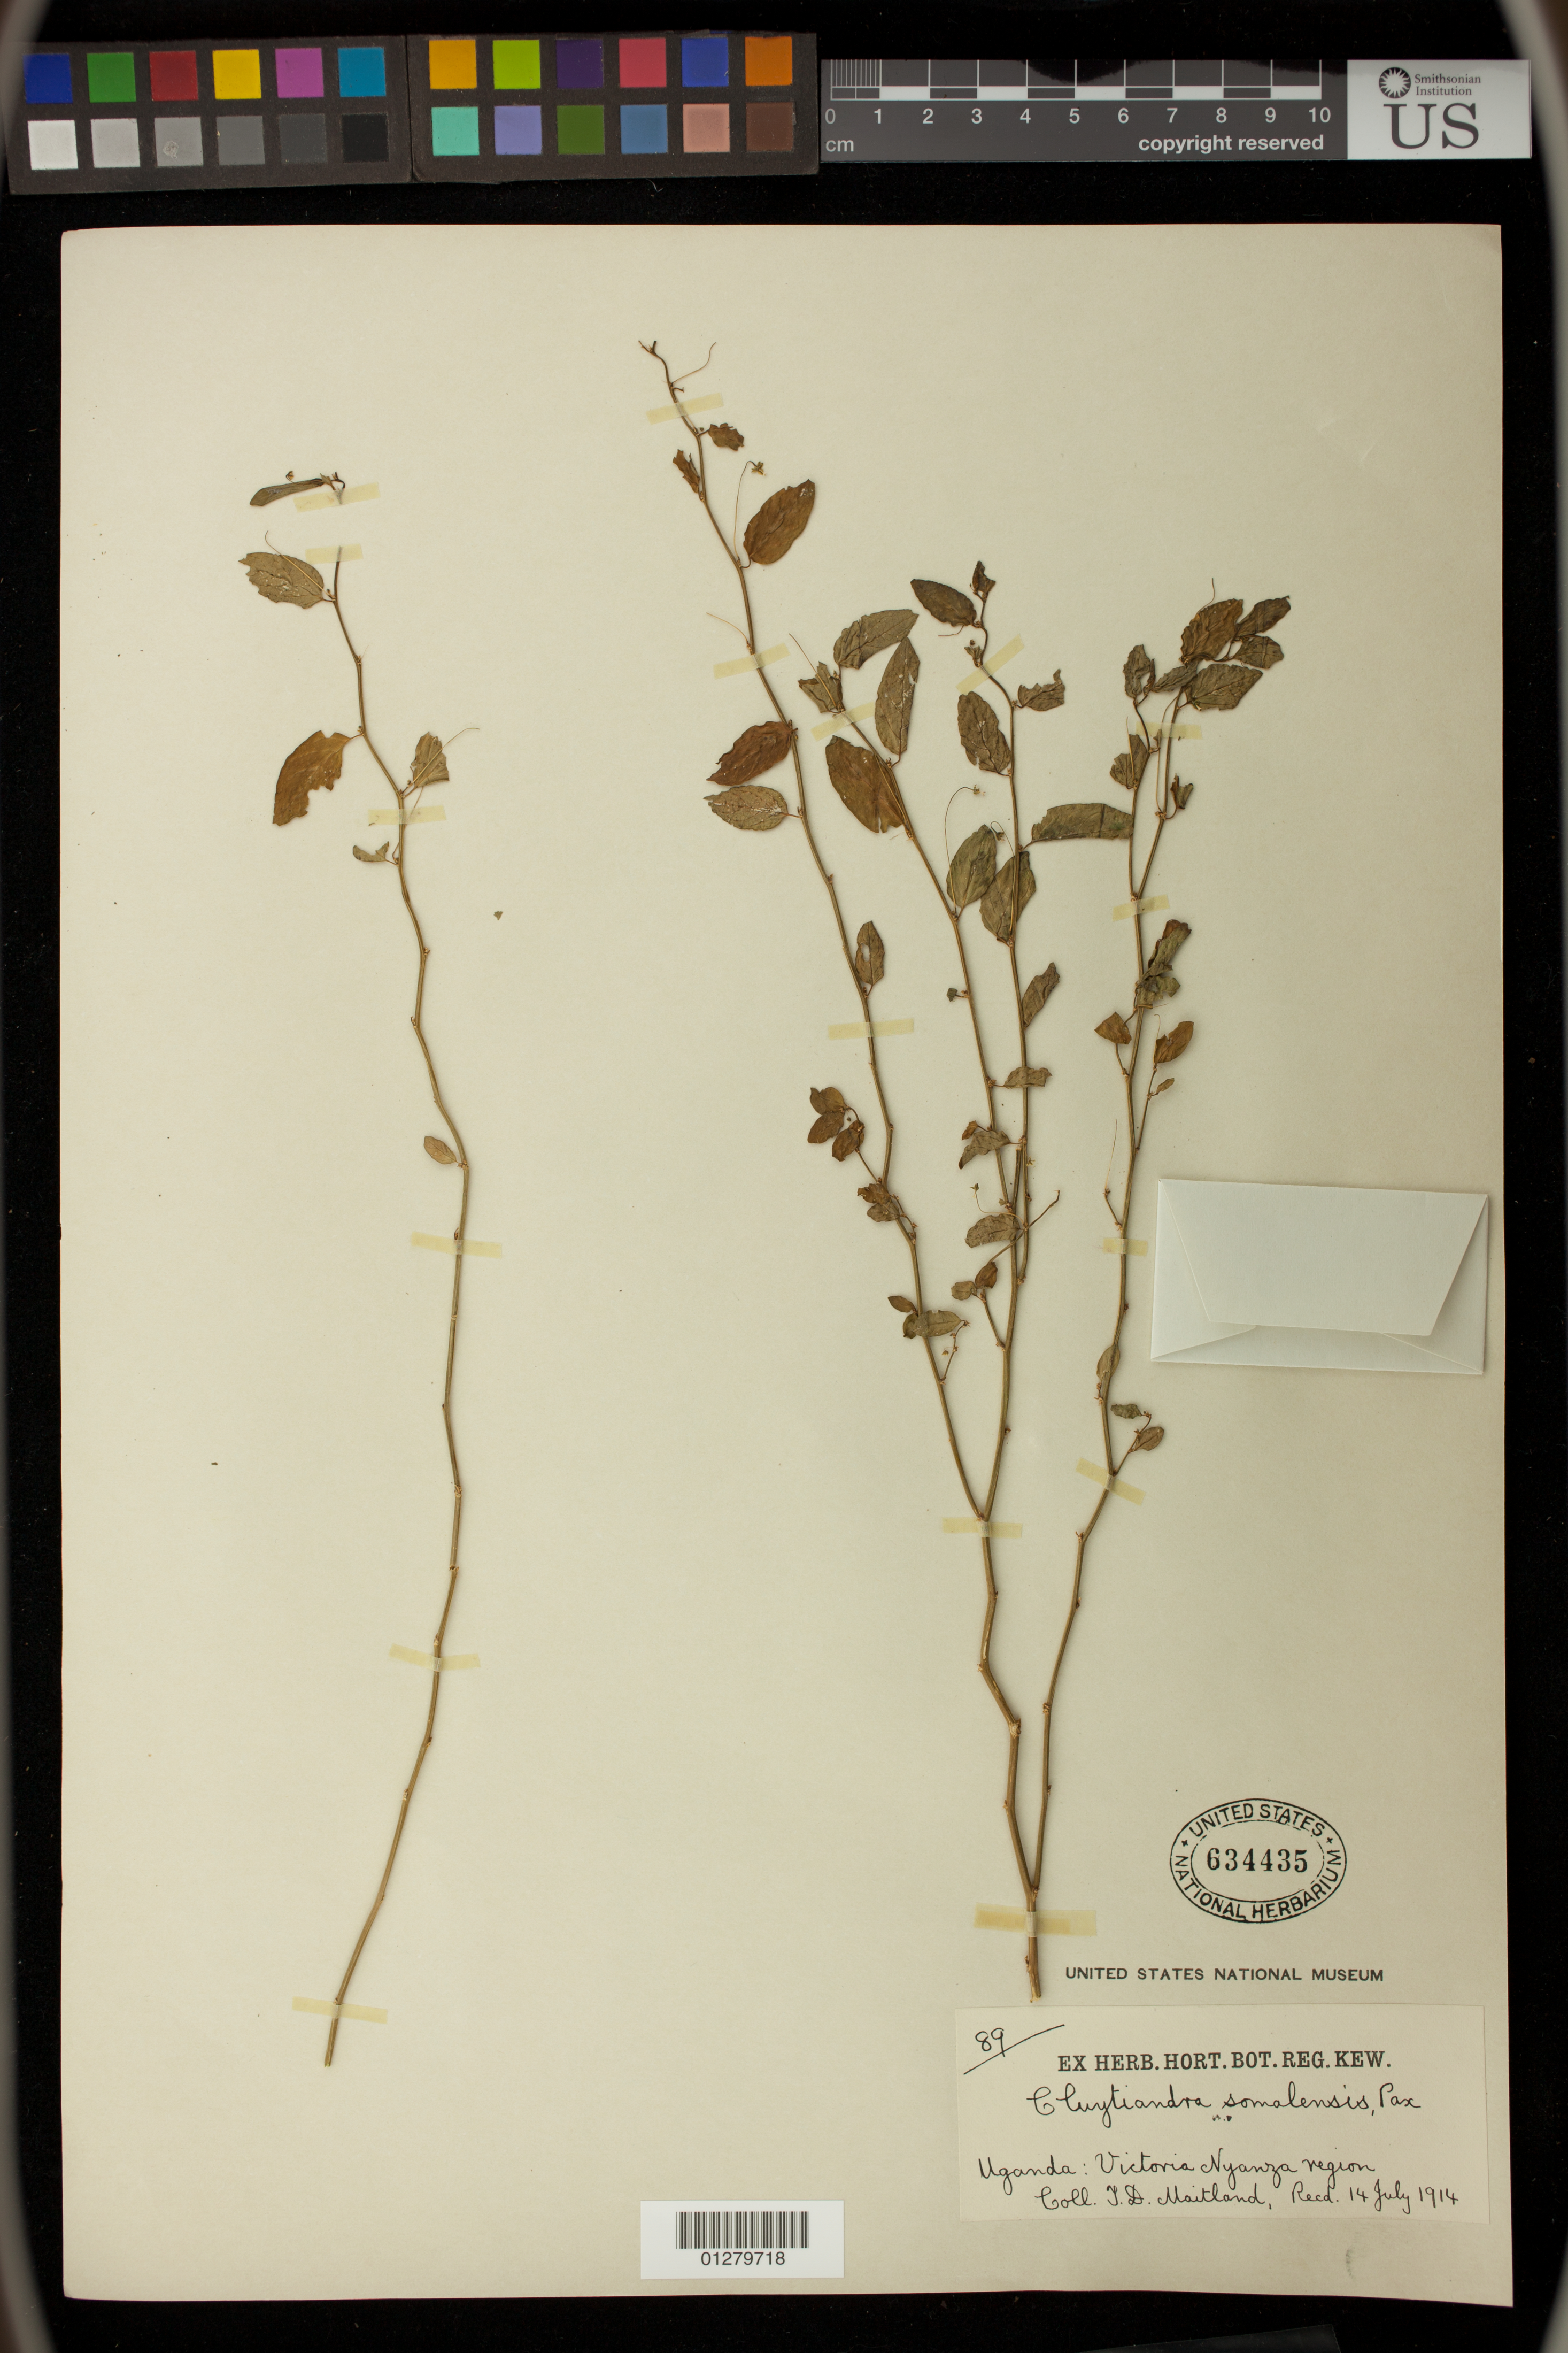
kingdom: Plantae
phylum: Tracheophyta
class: Magnoliopsida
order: Malpighiales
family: Phyllanthaceae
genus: Cluytiandra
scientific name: Cluytiandra somalensis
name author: Pax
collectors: T. Maitland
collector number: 89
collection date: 1914-07-14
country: Uganda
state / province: Eastern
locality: Victoria, Nyanza region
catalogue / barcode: US 634435